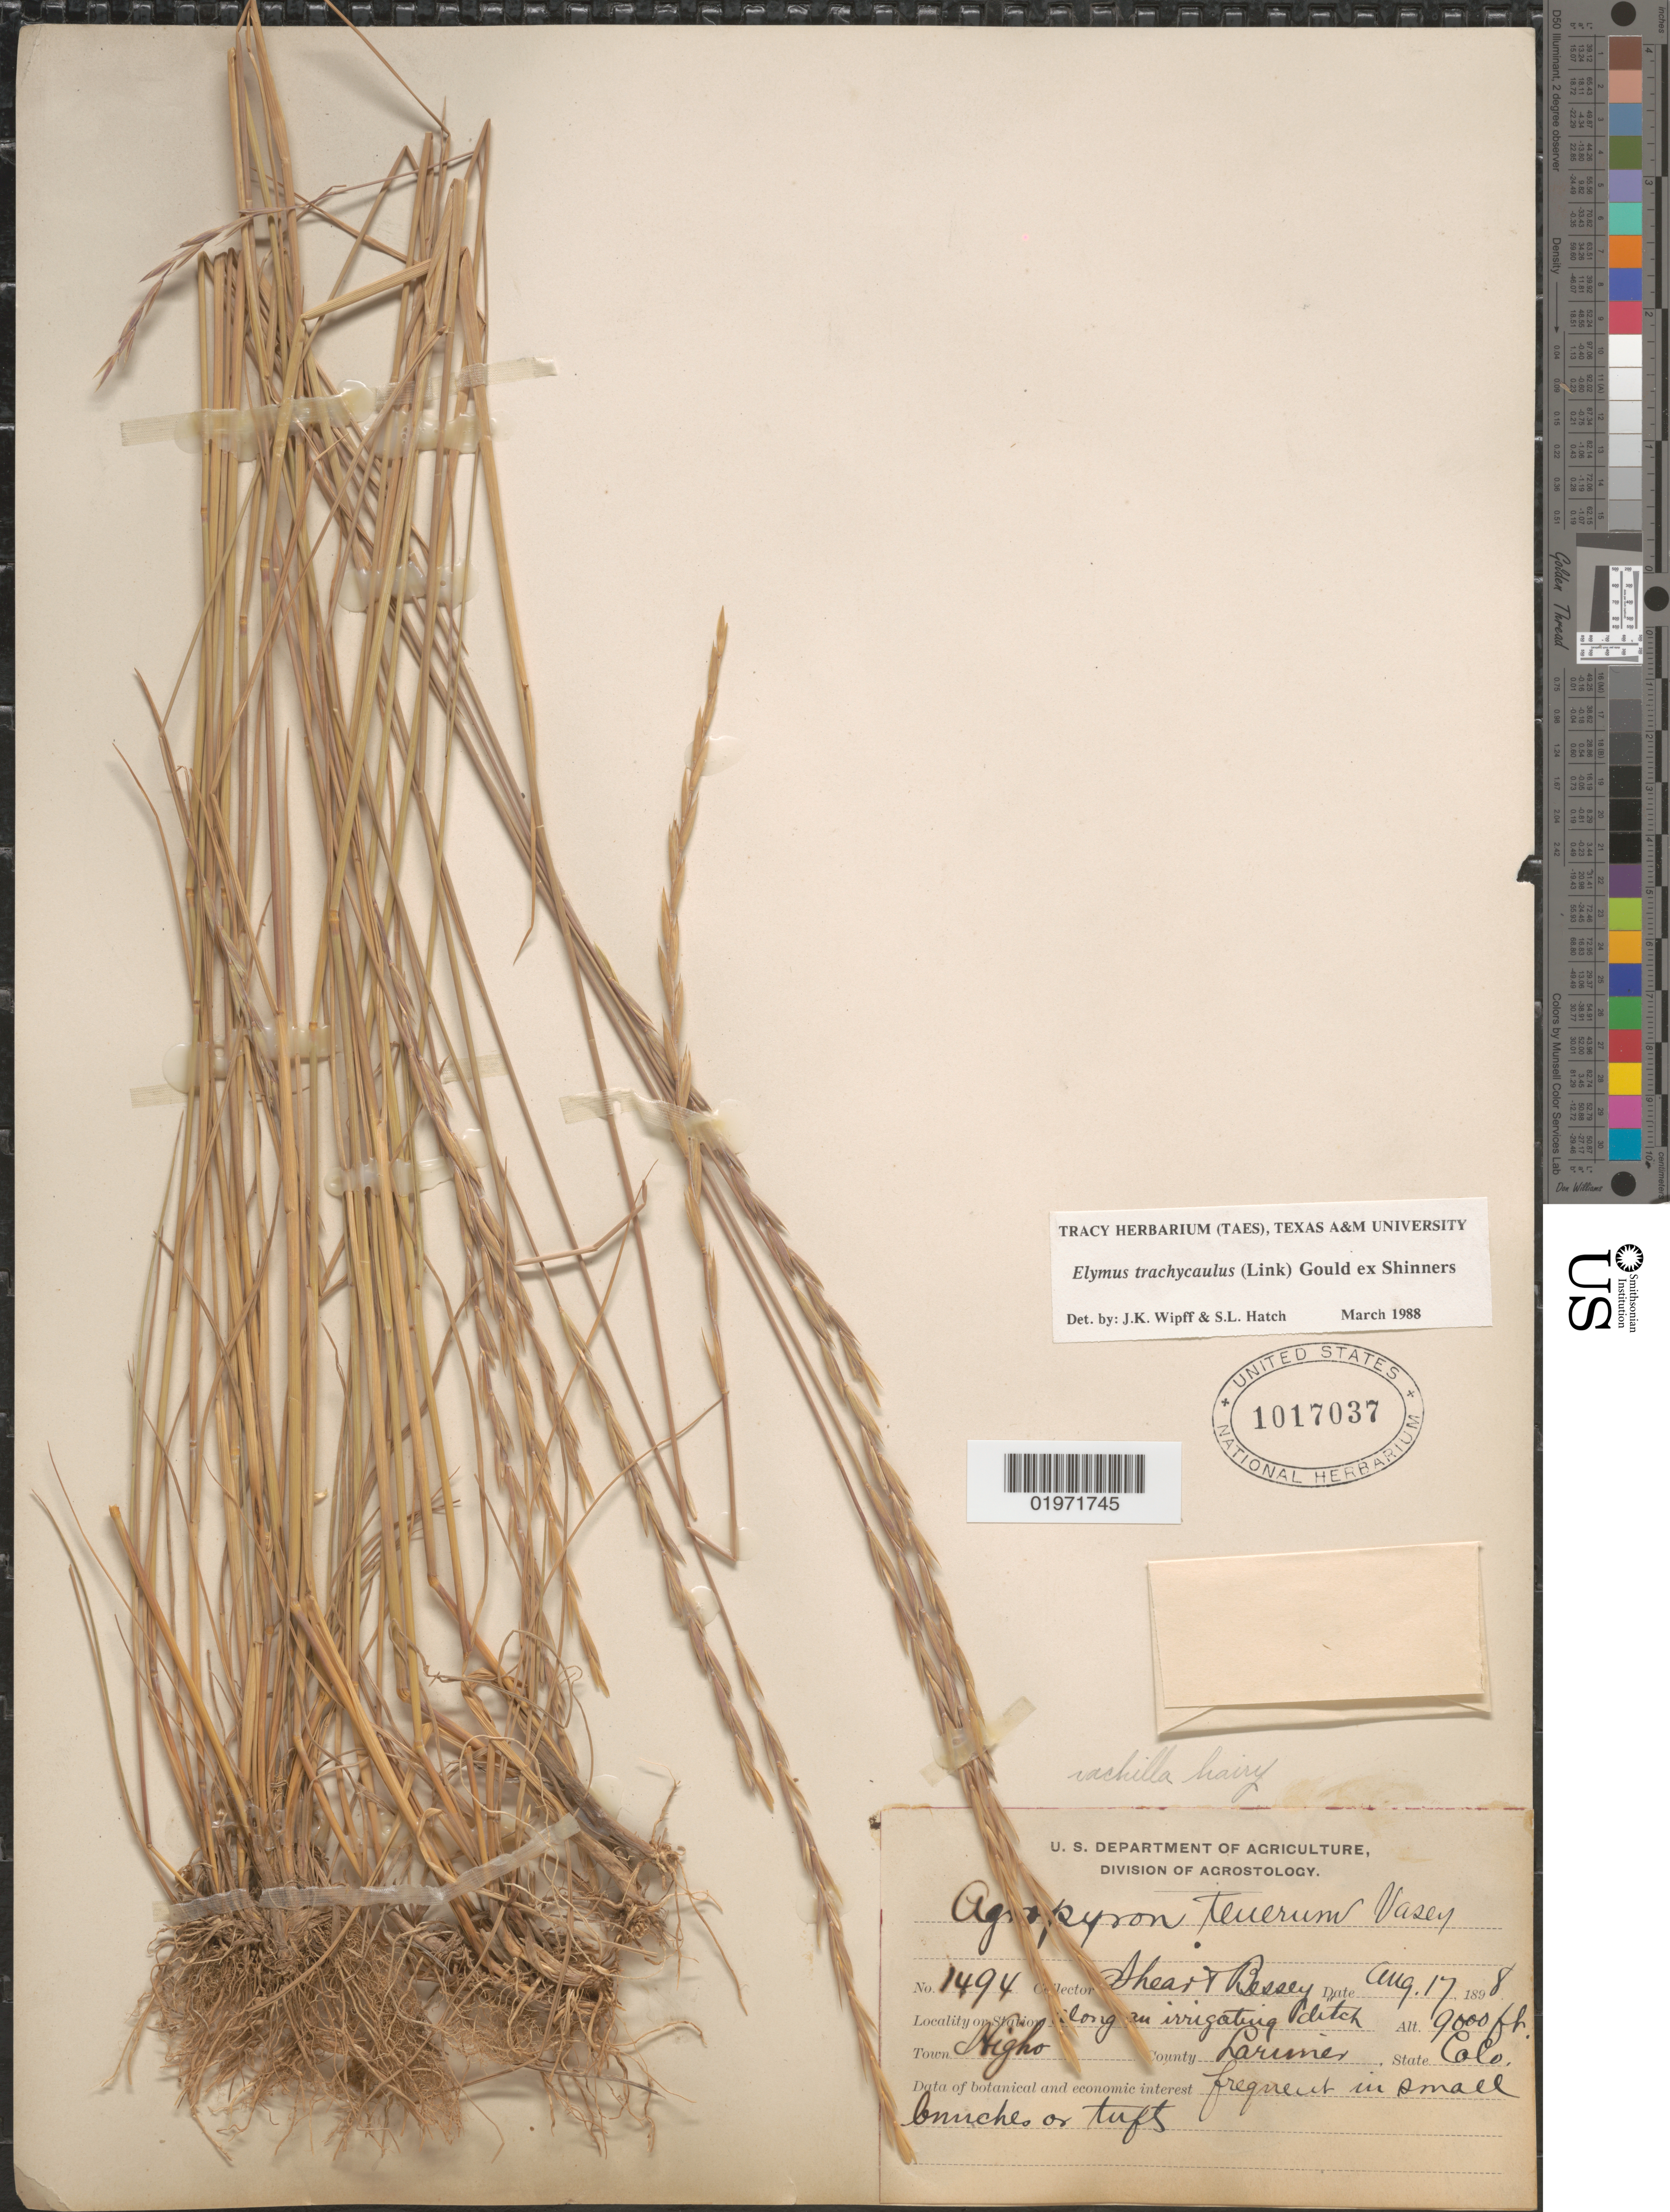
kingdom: Plantae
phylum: Tracheophyta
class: Liliopsida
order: Poales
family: Poaceae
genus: Elymus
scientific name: Elymus trachycaulus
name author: (Link) Gould ex Shinners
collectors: -- Shear & -. Bessey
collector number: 1494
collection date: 1898-08-17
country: United States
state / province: Colorado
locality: Town Higho County Larimer.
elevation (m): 2743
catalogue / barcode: US 1017037